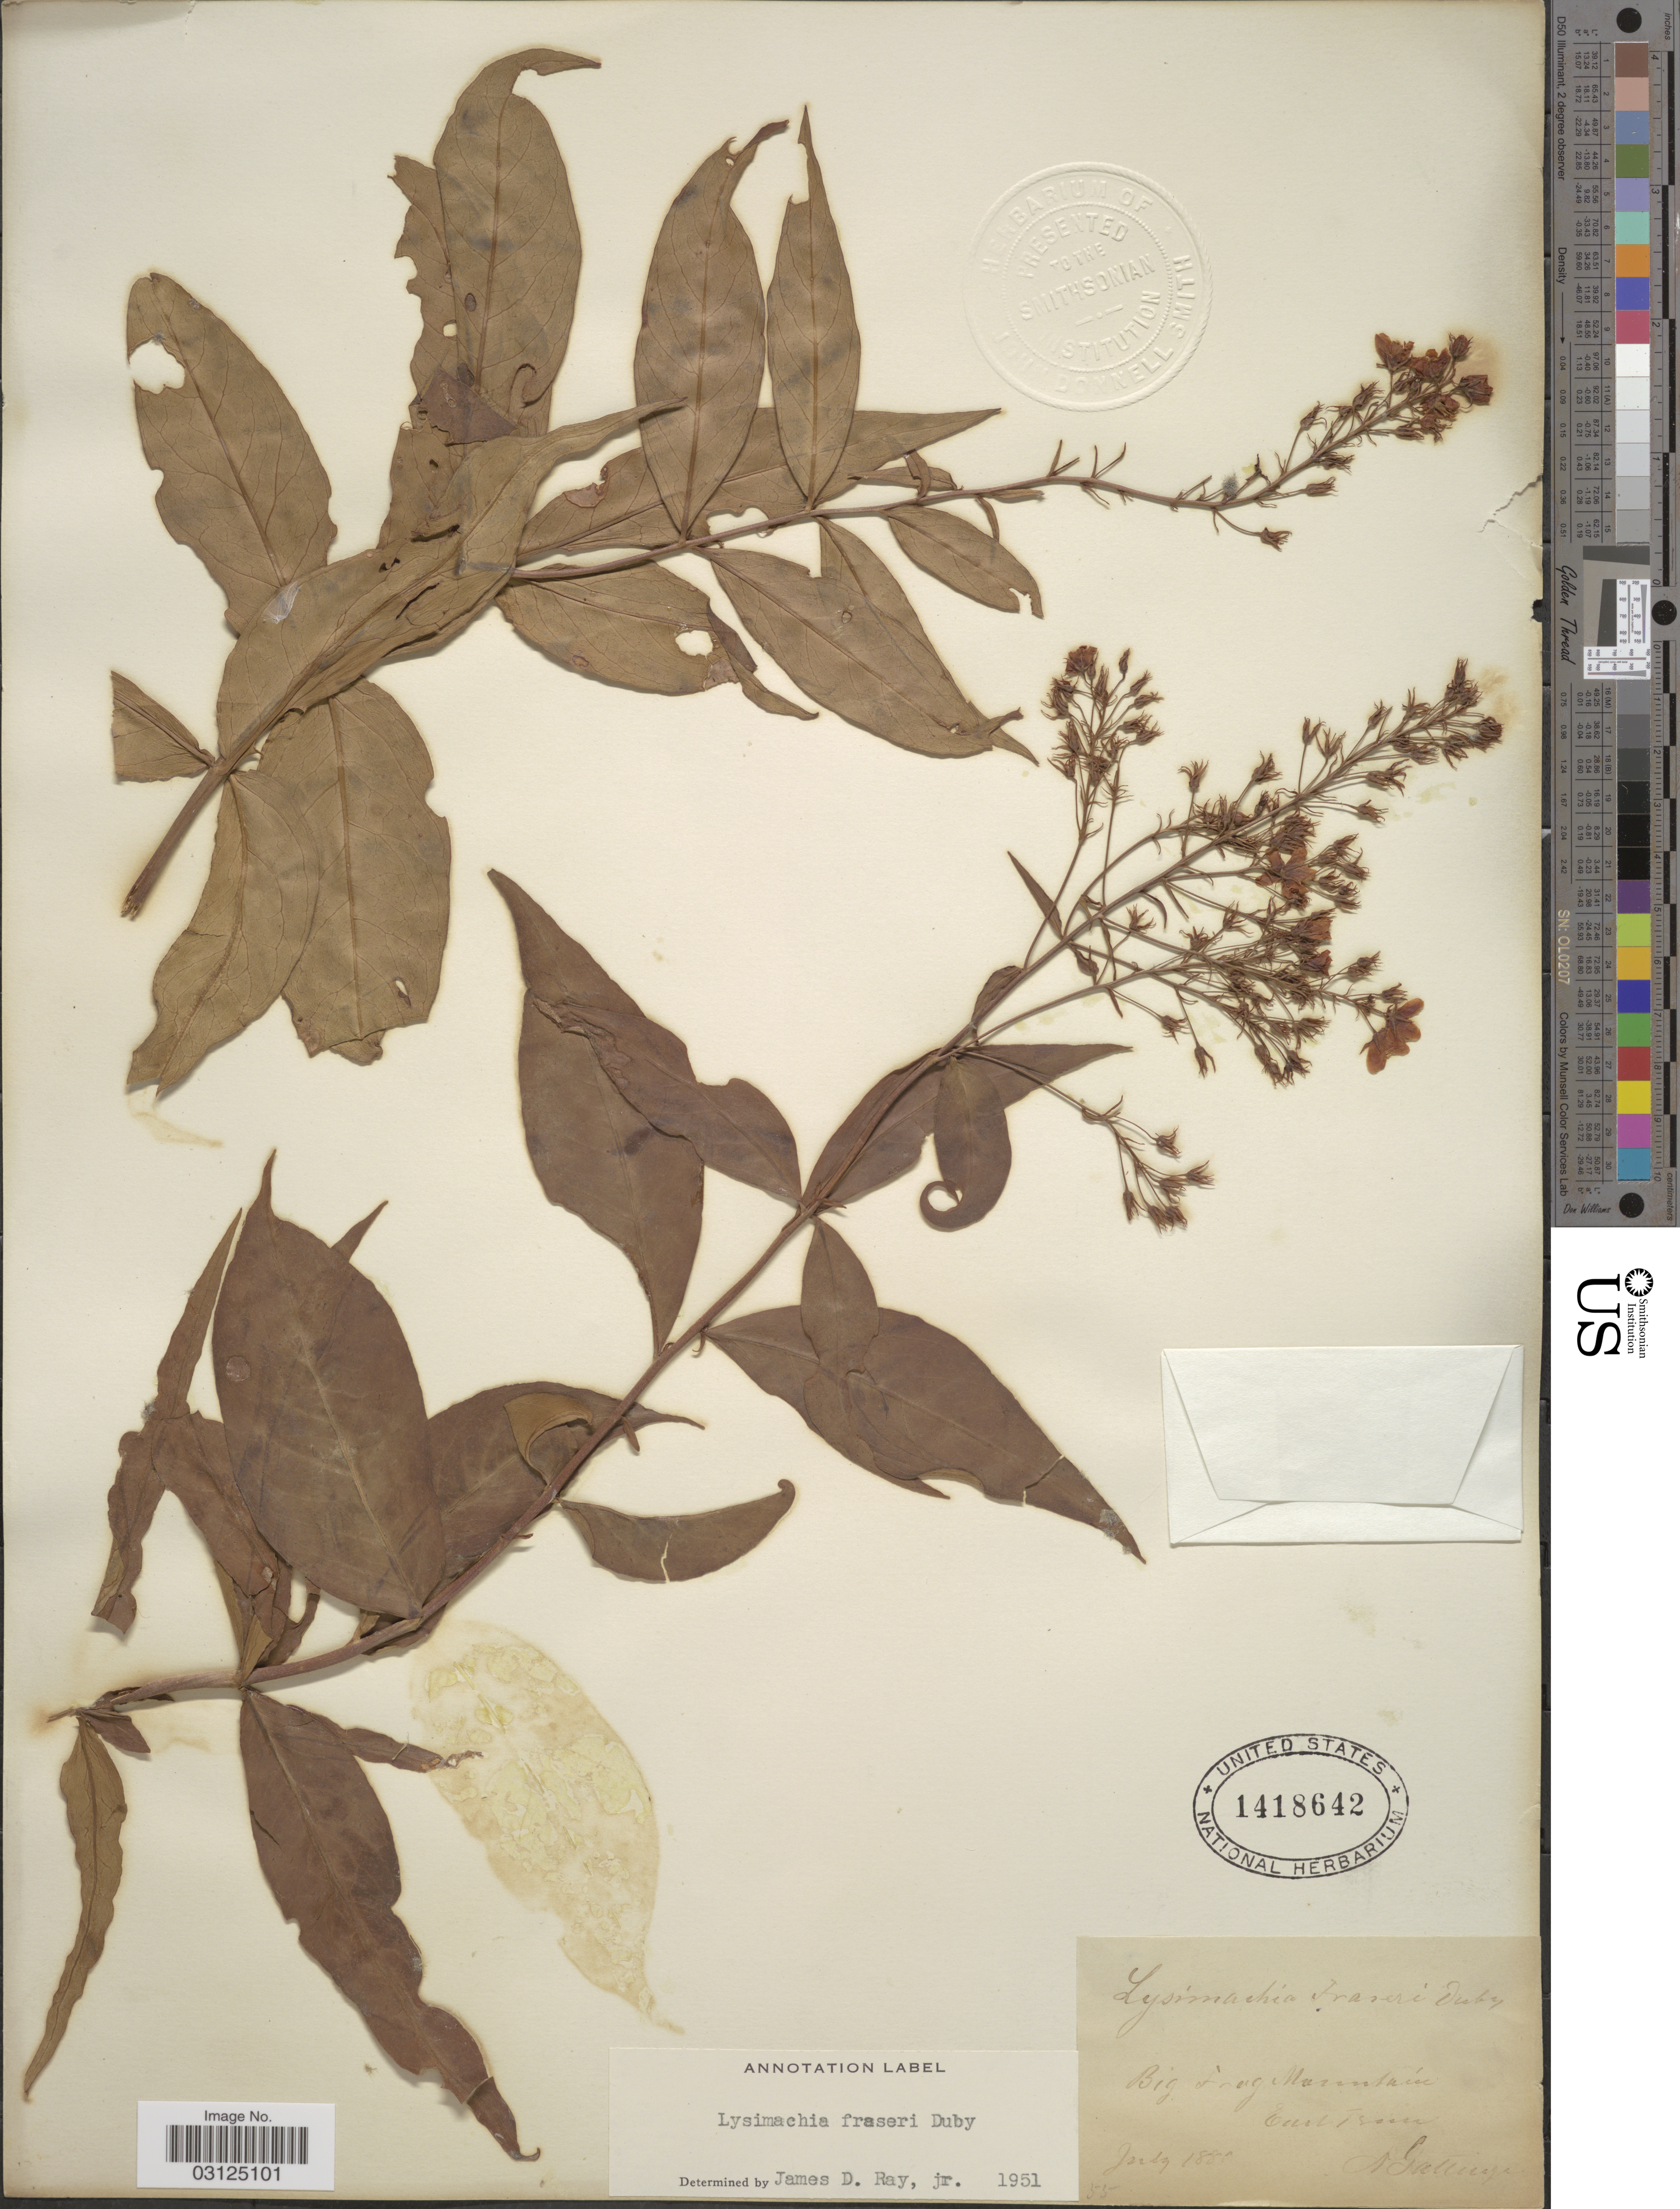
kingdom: Plantae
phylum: Tracheophyta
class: Magnoliopsida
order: Ericales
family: Primulaceae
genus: Lysimachia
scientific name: Lysimachia fraseri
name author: Duby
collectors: A. Gattinger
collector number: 55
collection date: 1880-07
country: United States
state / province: Tennessee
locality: Big Frog Mountain, East Tenn.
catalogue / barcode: US 1418642